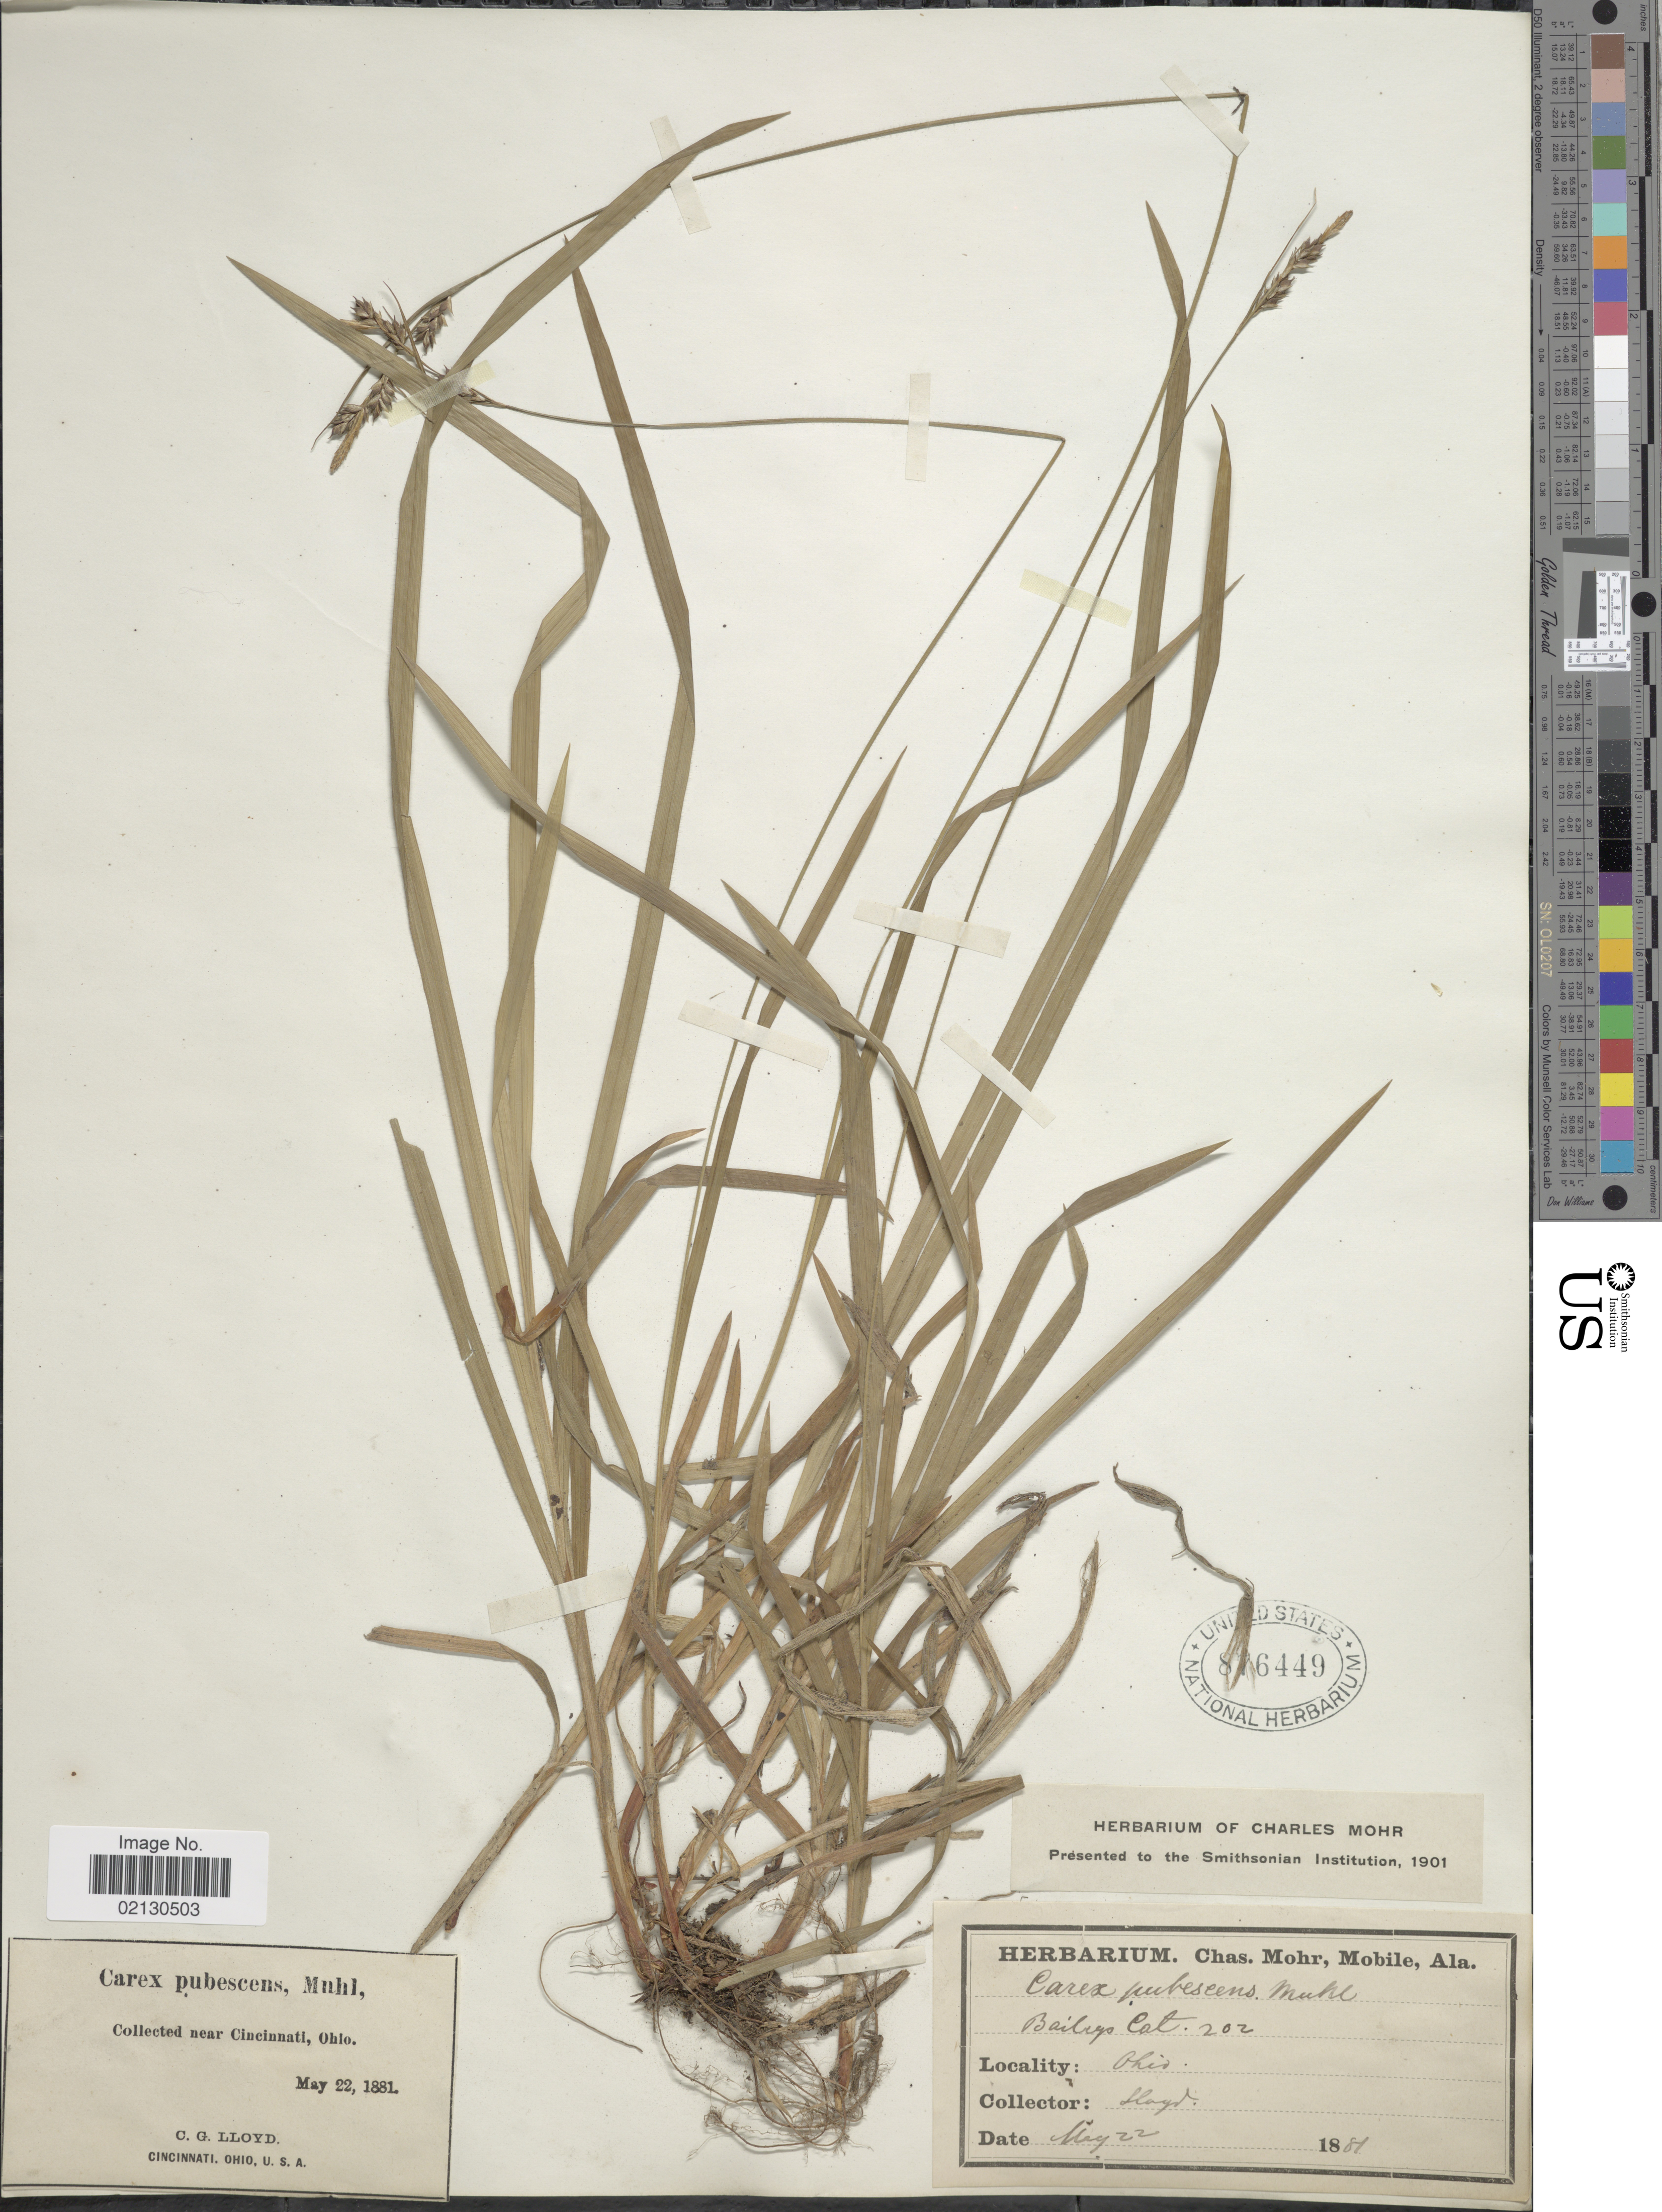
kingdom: Plantae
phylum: Tracheophyta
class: Liliopsida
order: Poales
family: Cyperaceae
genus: Carex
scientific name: Carex hirtifolia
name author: Mack.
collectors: C. G. Lloyd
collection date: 1881-05-22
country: United States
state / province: Ohio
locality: Near Cincinnati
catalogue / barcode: US 876449